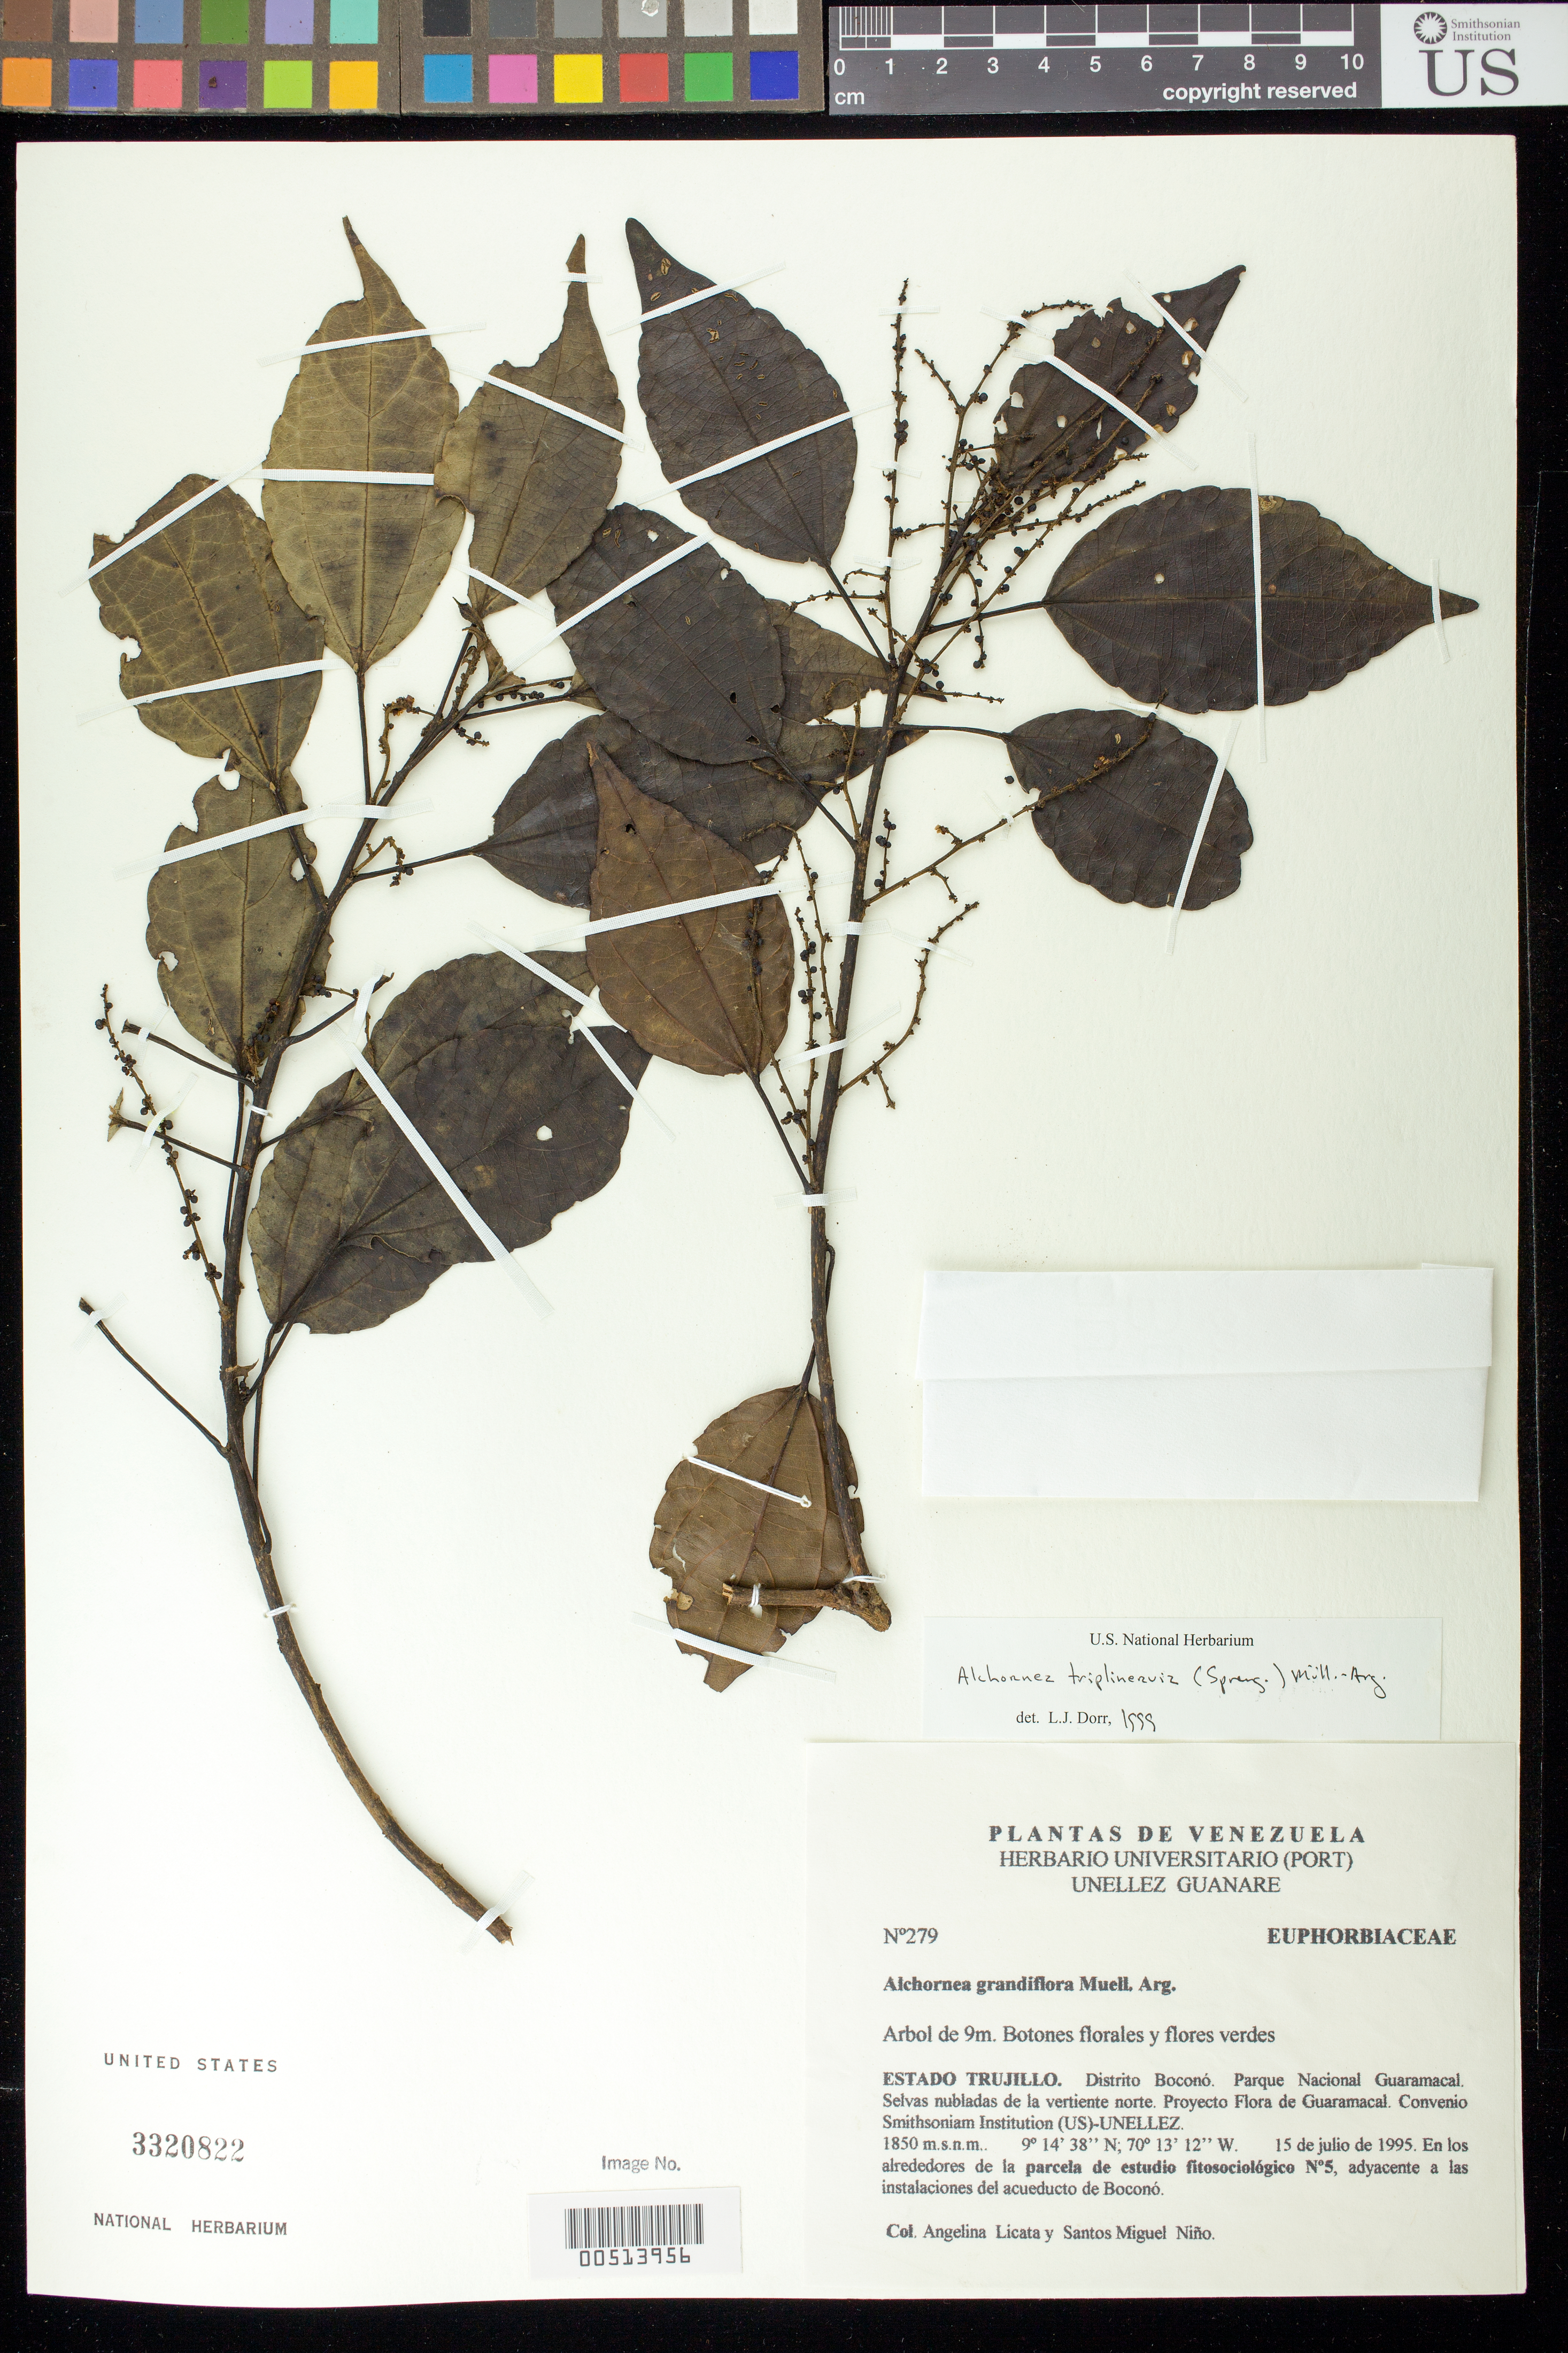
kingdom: Plantae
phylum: Tracheophyta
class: Magnoliopsida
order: Malpighiales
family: Euphorbiaceae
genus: Alchornea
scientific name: Alchornea triplinervia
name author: (Spreng.) Müll. Arg.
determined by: Dorr, L. J., (BOT), Smithsonian Institution - National Museum of Natural History (UNITED STATES)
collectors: A. Licata & S. M. Niño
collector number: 279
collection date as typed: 15 Jul 1995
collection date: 1995-07-15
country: Venezuela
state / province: Trujillo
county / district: Boconó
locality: Parque Nacional Guaramacal, vertiente N, adyacente a las instalaciones del acueducto de Boconó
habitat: Selva nubladas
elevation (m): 1850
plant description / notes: F, NY, PORT, US, VEN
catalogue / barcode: US 3320822